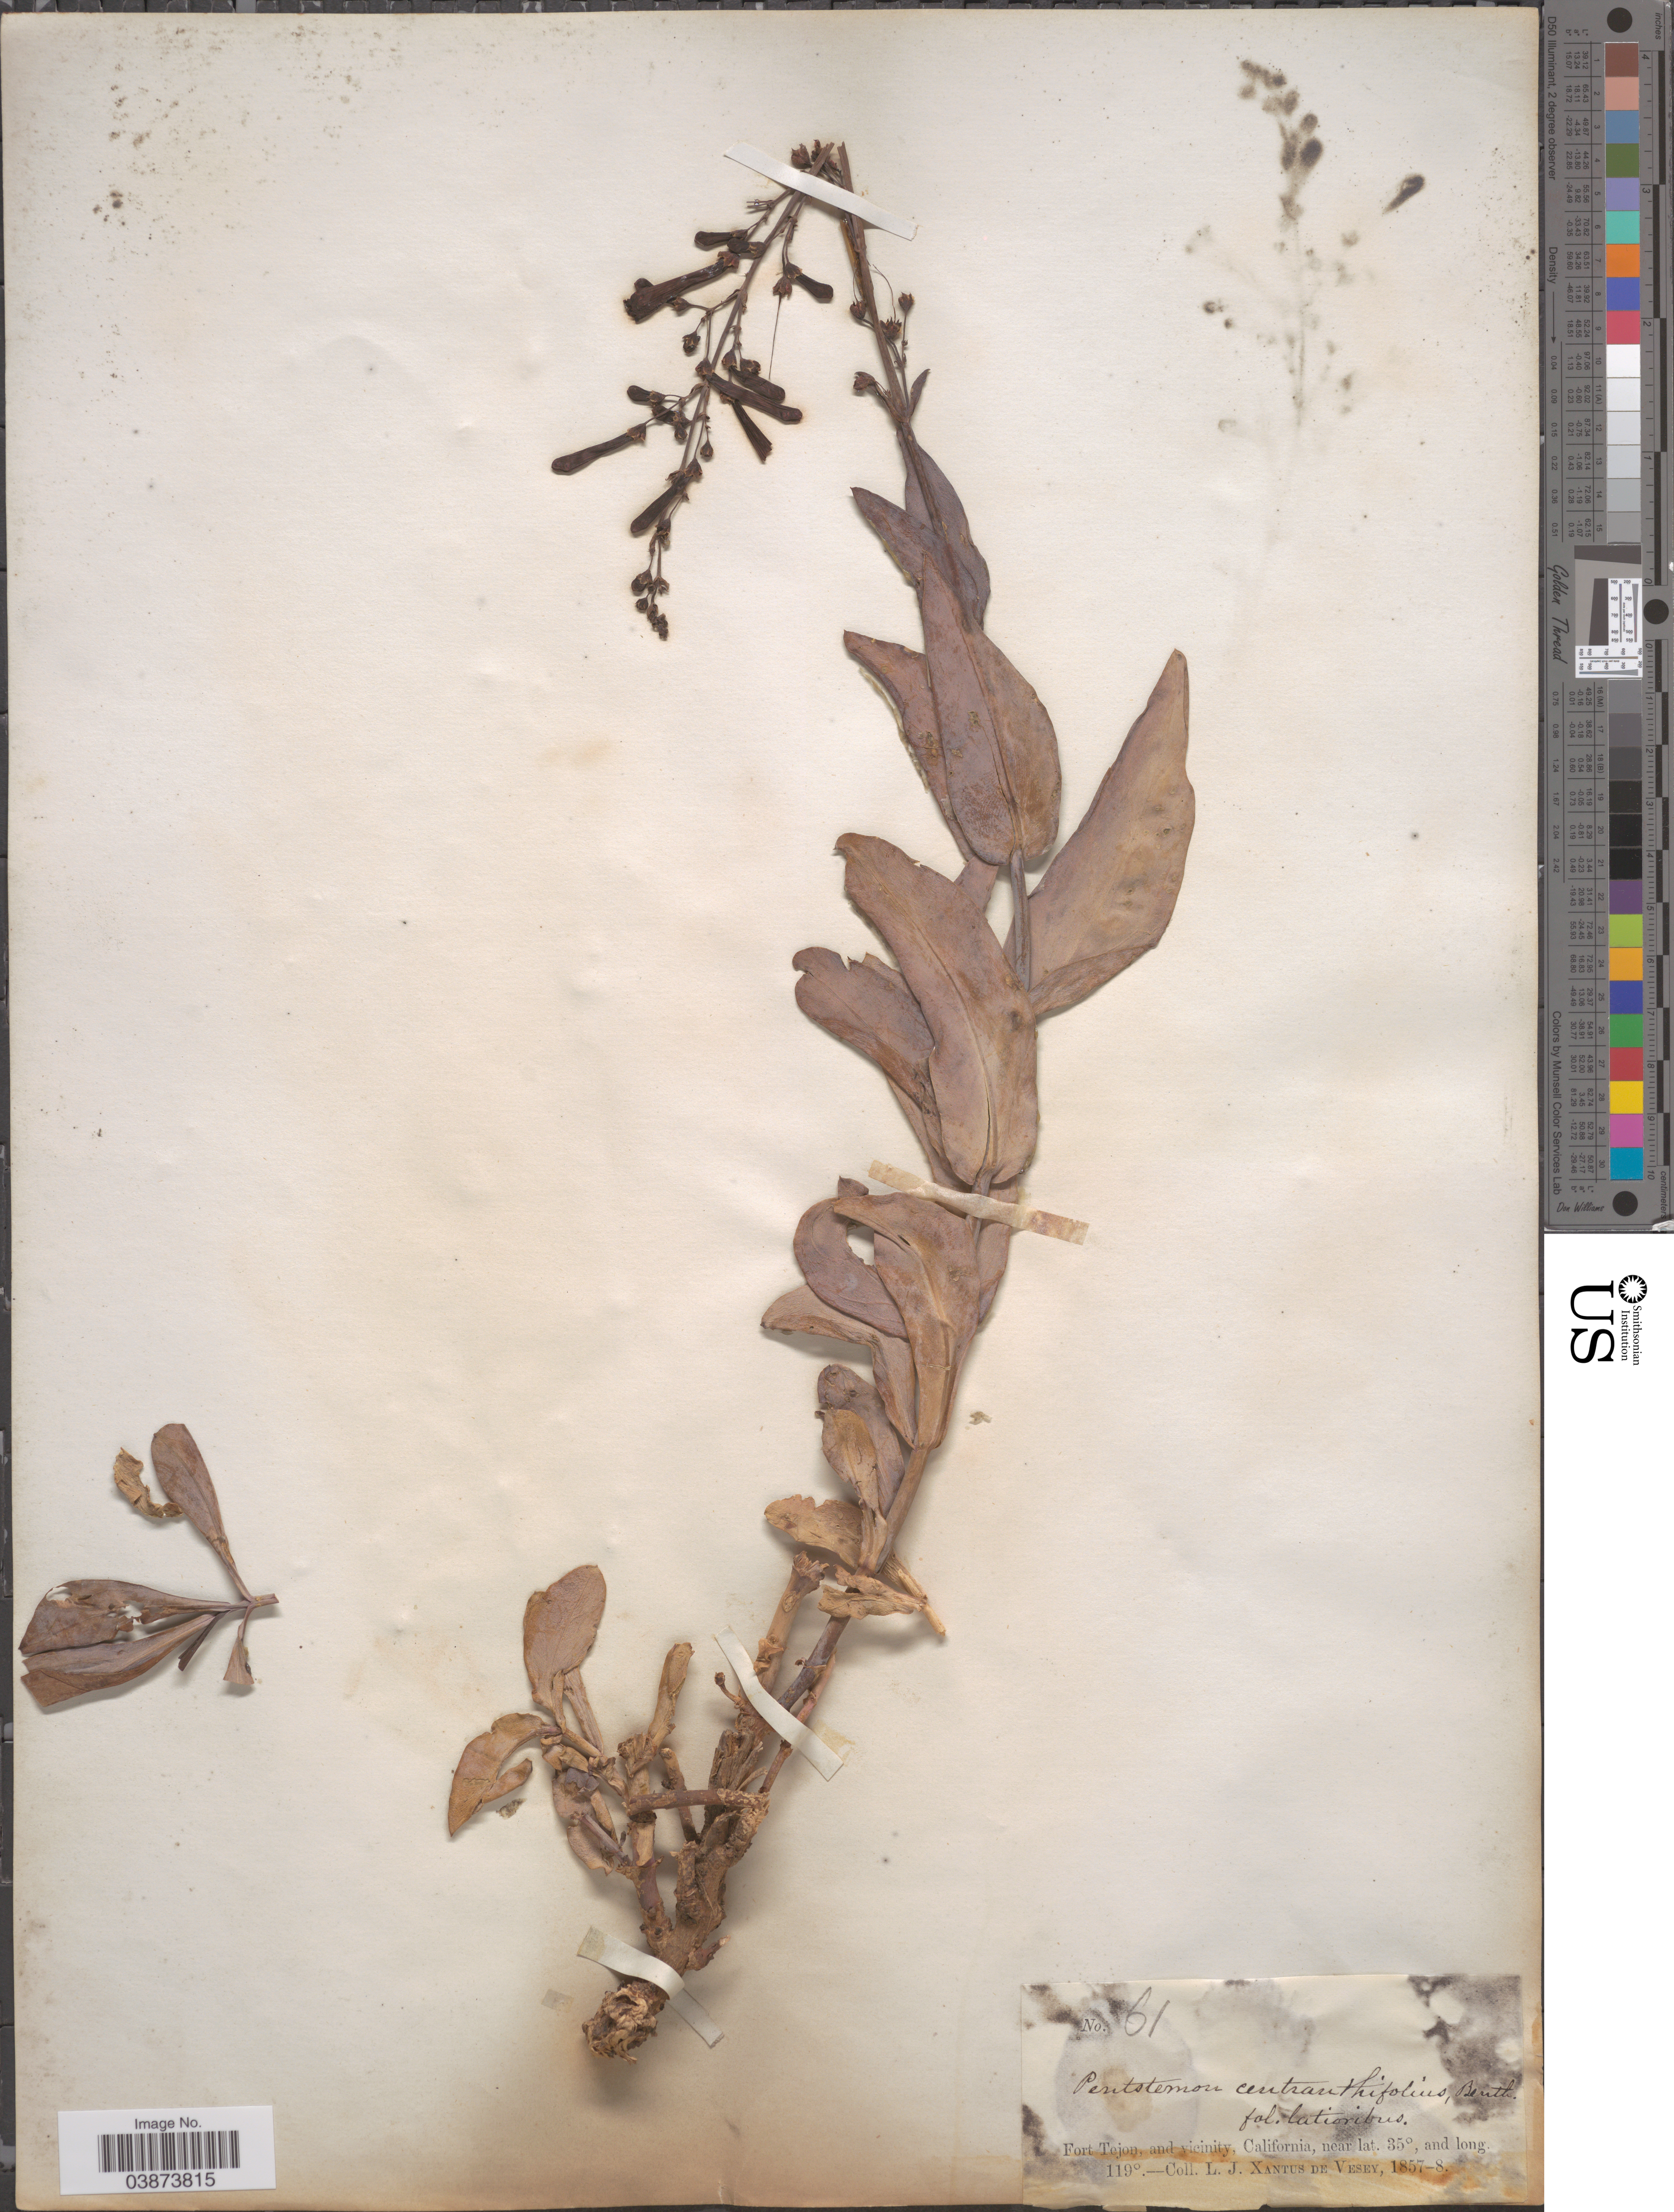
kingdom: Plantae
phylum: Tracheophyta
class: Magnoliopsida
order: Lamiales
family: Plantaginaceae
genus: Penstemon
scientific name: Penstemon centranthifolius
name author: Benth.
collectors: L. Xantus de Vesey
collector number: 61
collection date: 1857/1858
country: United States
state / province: California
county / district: Kern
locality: Fort Tejon, and vicinity.